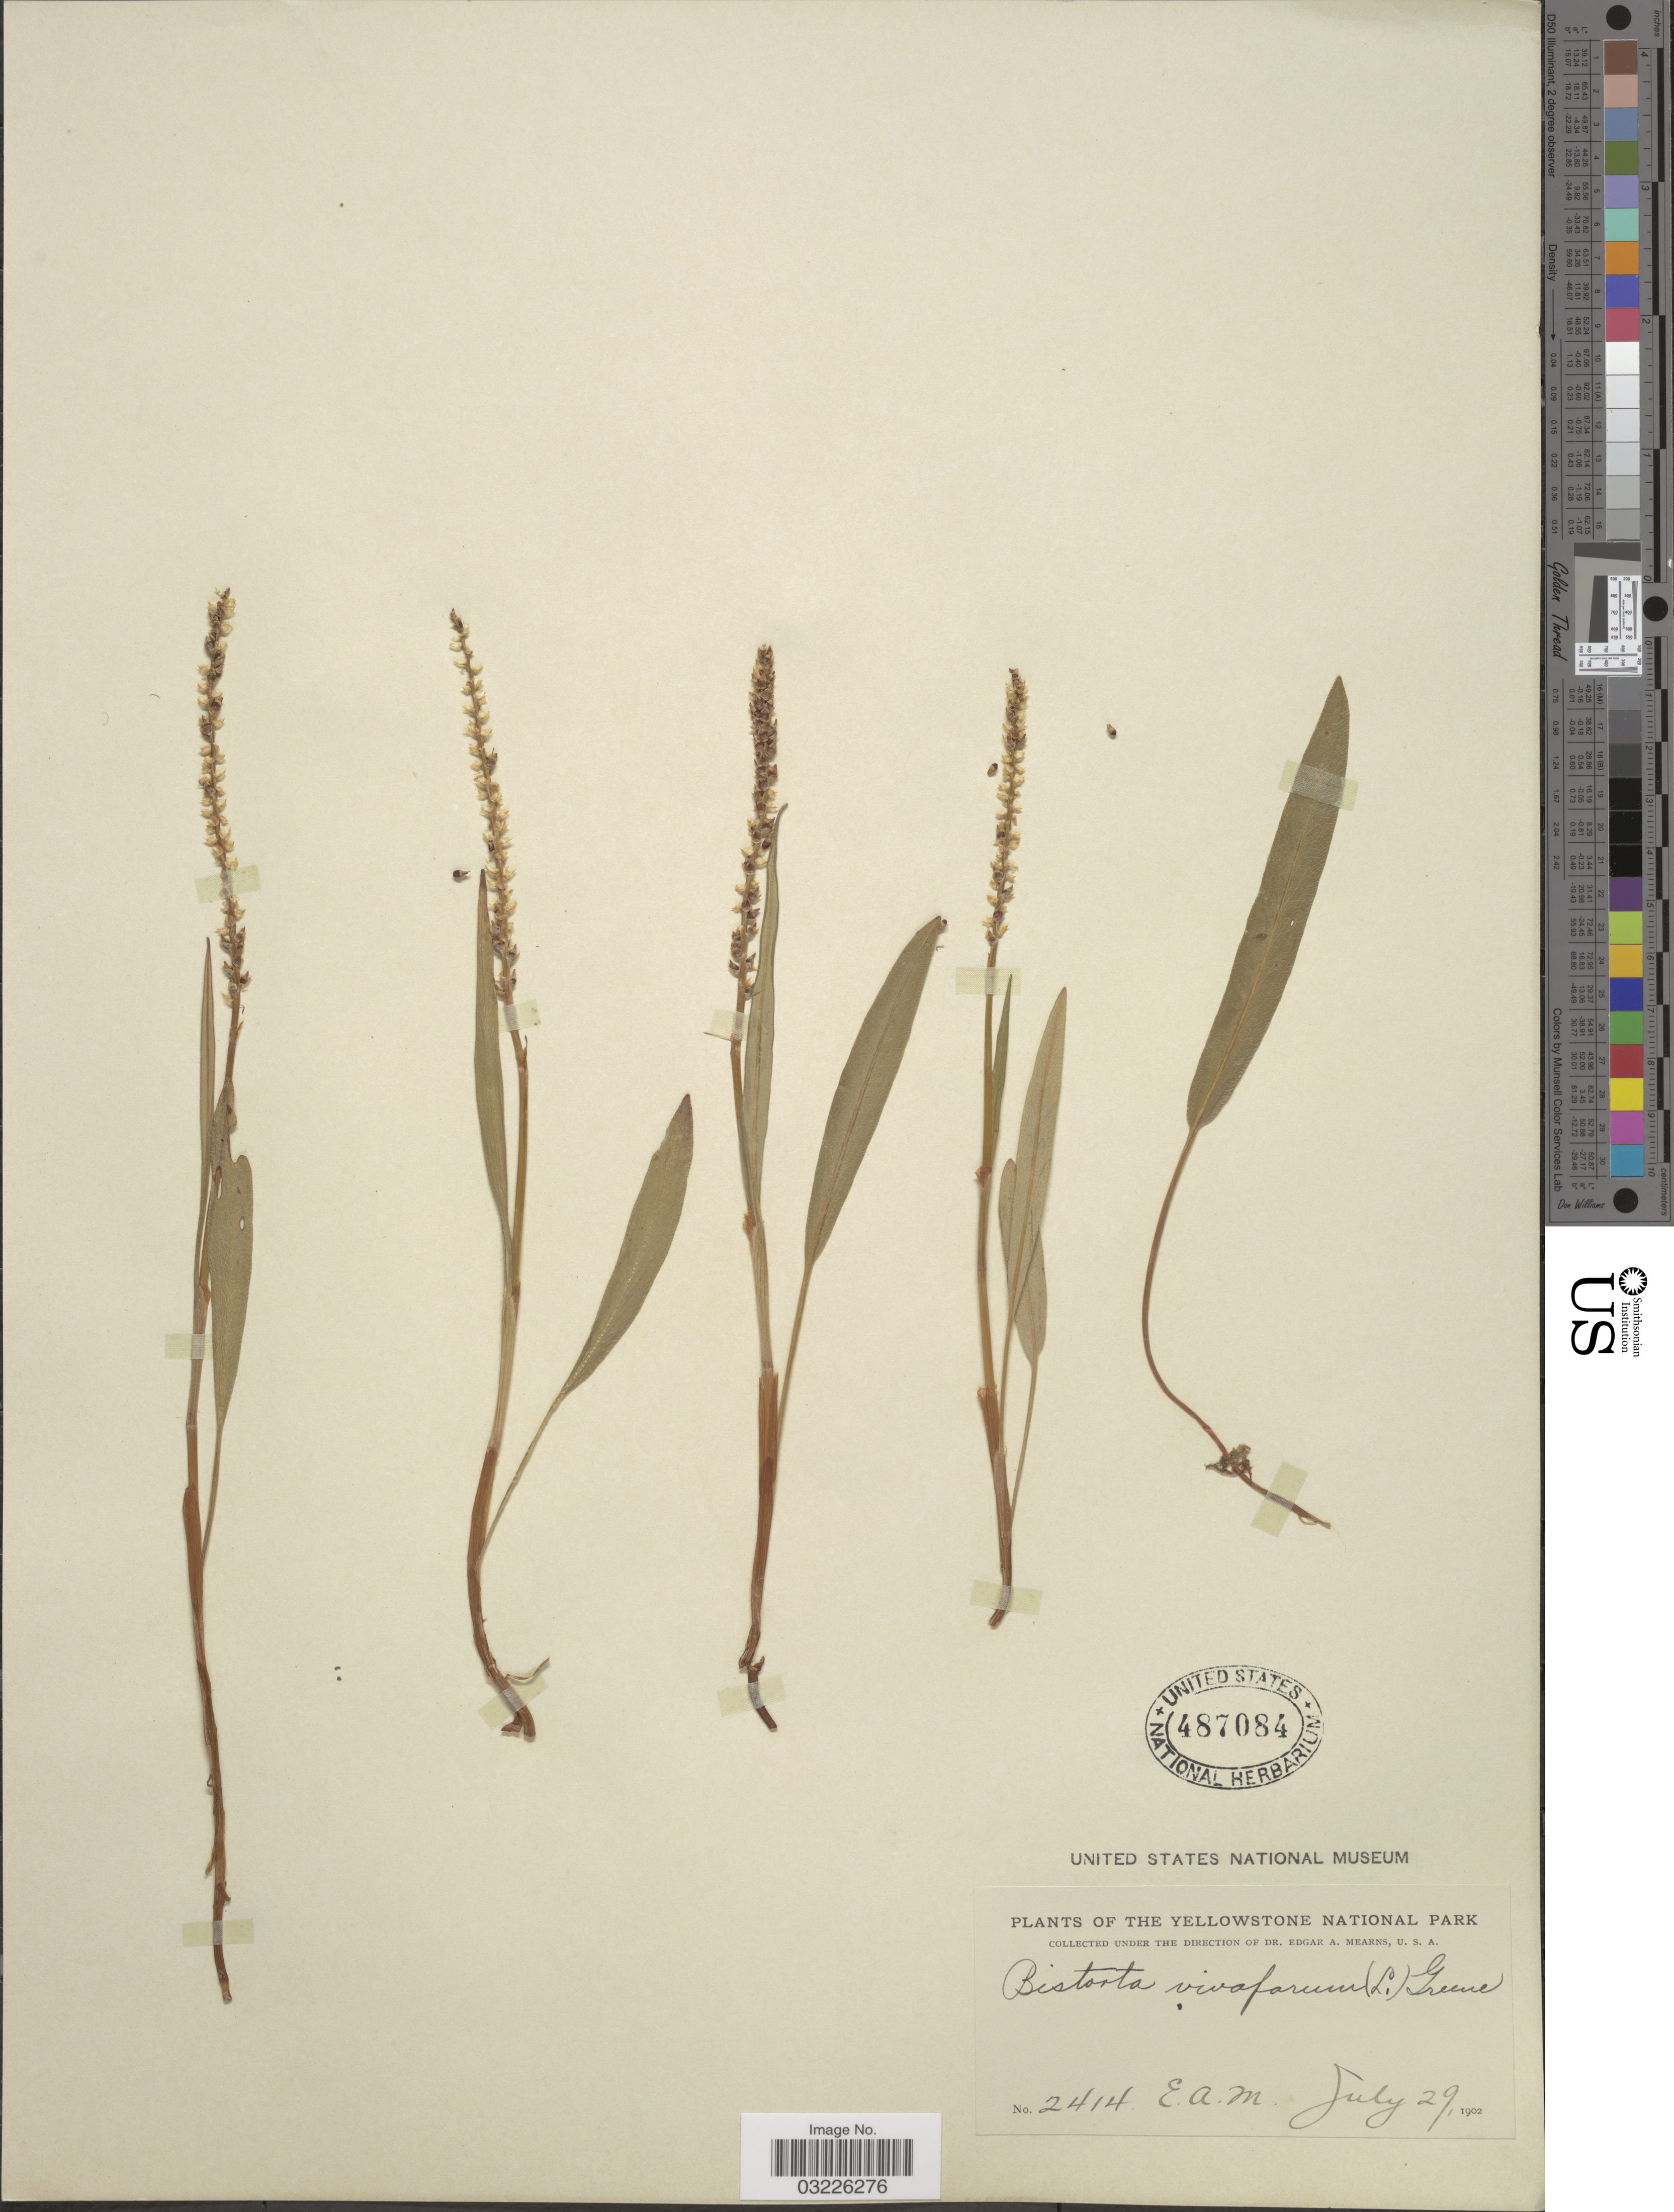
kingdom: Plantae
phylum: Tracheophyta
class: Magnoliopsida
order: Caryophyllales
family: Polygonaceae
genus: Bistorta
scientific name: Bistorta vivipara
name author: (L.) Delarbre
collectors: E. A. Mearns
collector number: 2414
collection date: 1902-07-29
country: United States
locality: The Yellowstone National Park.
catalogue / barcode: US 487084